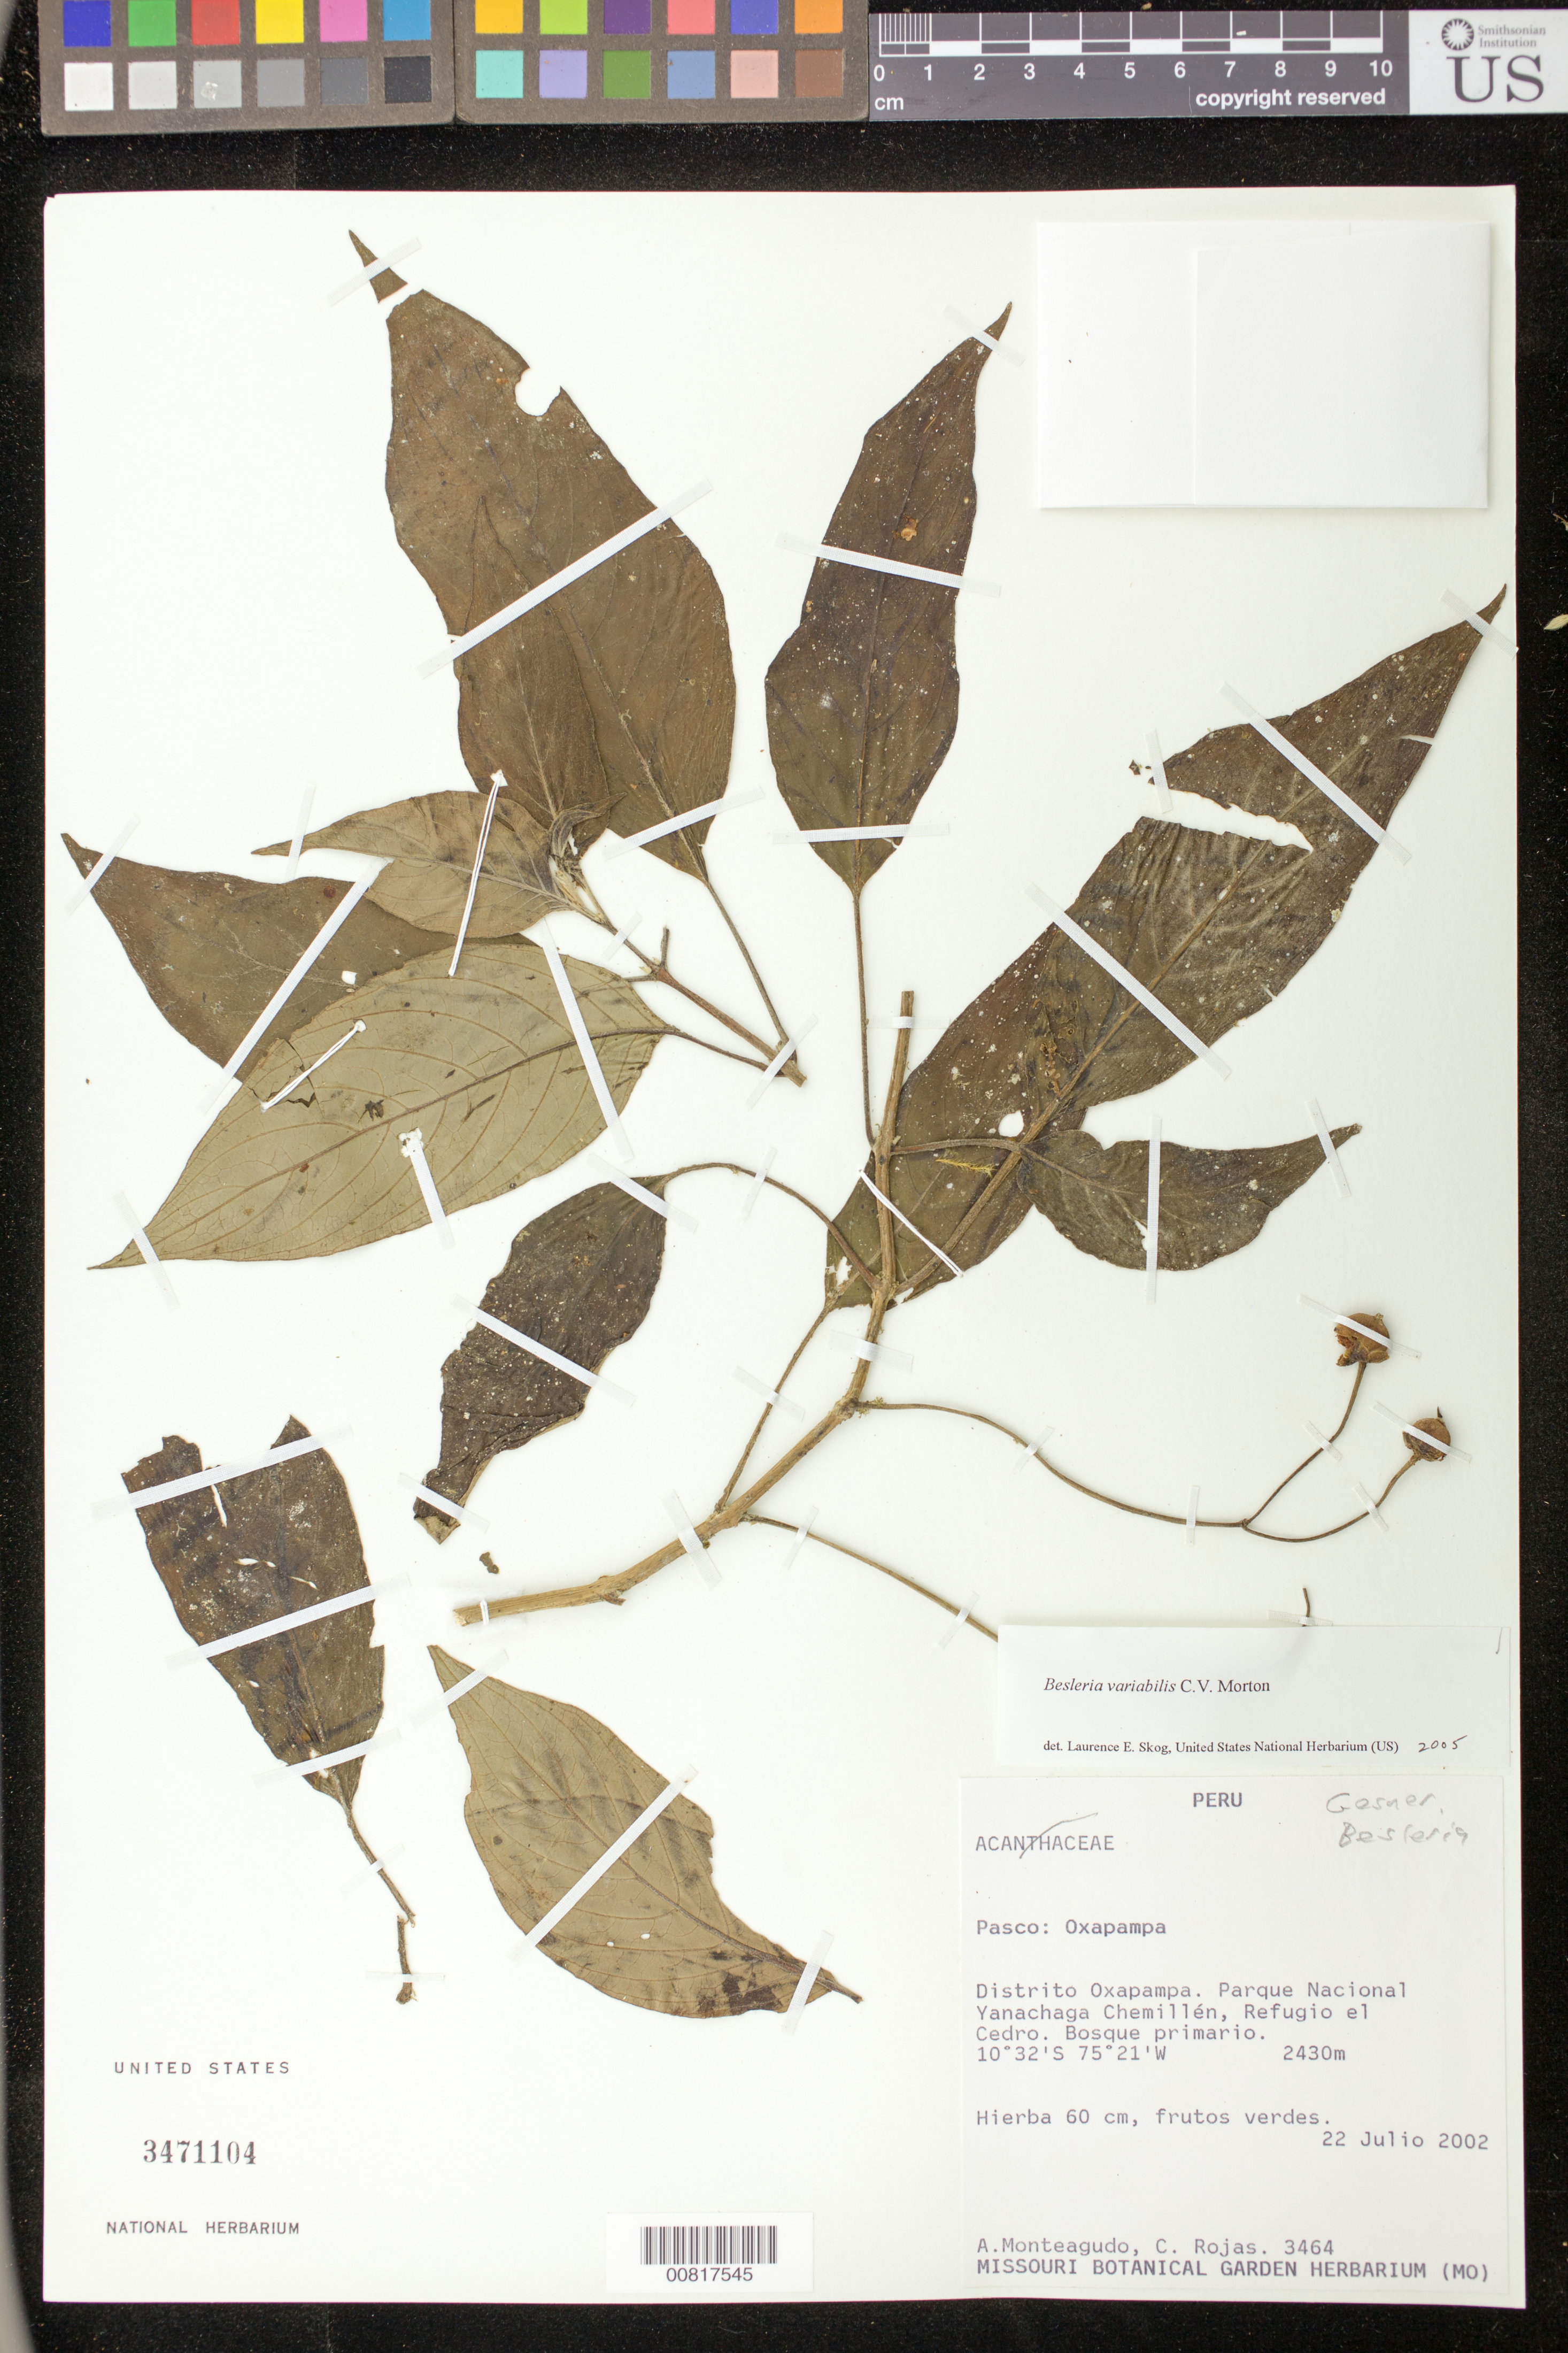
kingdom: Plantae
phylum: Tracheophyta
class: Magnoliopsida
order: Lamiales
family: Gesneriaceae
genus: Besleria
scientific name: Besleria variabilis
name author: C.V. Morton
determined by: Skog, Laurence E.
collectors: A. Monteagudo & C. Rojas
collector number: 3464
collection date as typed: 22 Jul 2002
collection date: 2002-07-22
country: Peru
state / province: Pasco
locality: Pasco: Oxapampa. Distrito Oxapampa. Parque Nacional Yanachaga Chemillén, Refugio el Cedro.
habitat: Bosque primario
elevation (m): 2430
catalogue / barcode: US 3471104